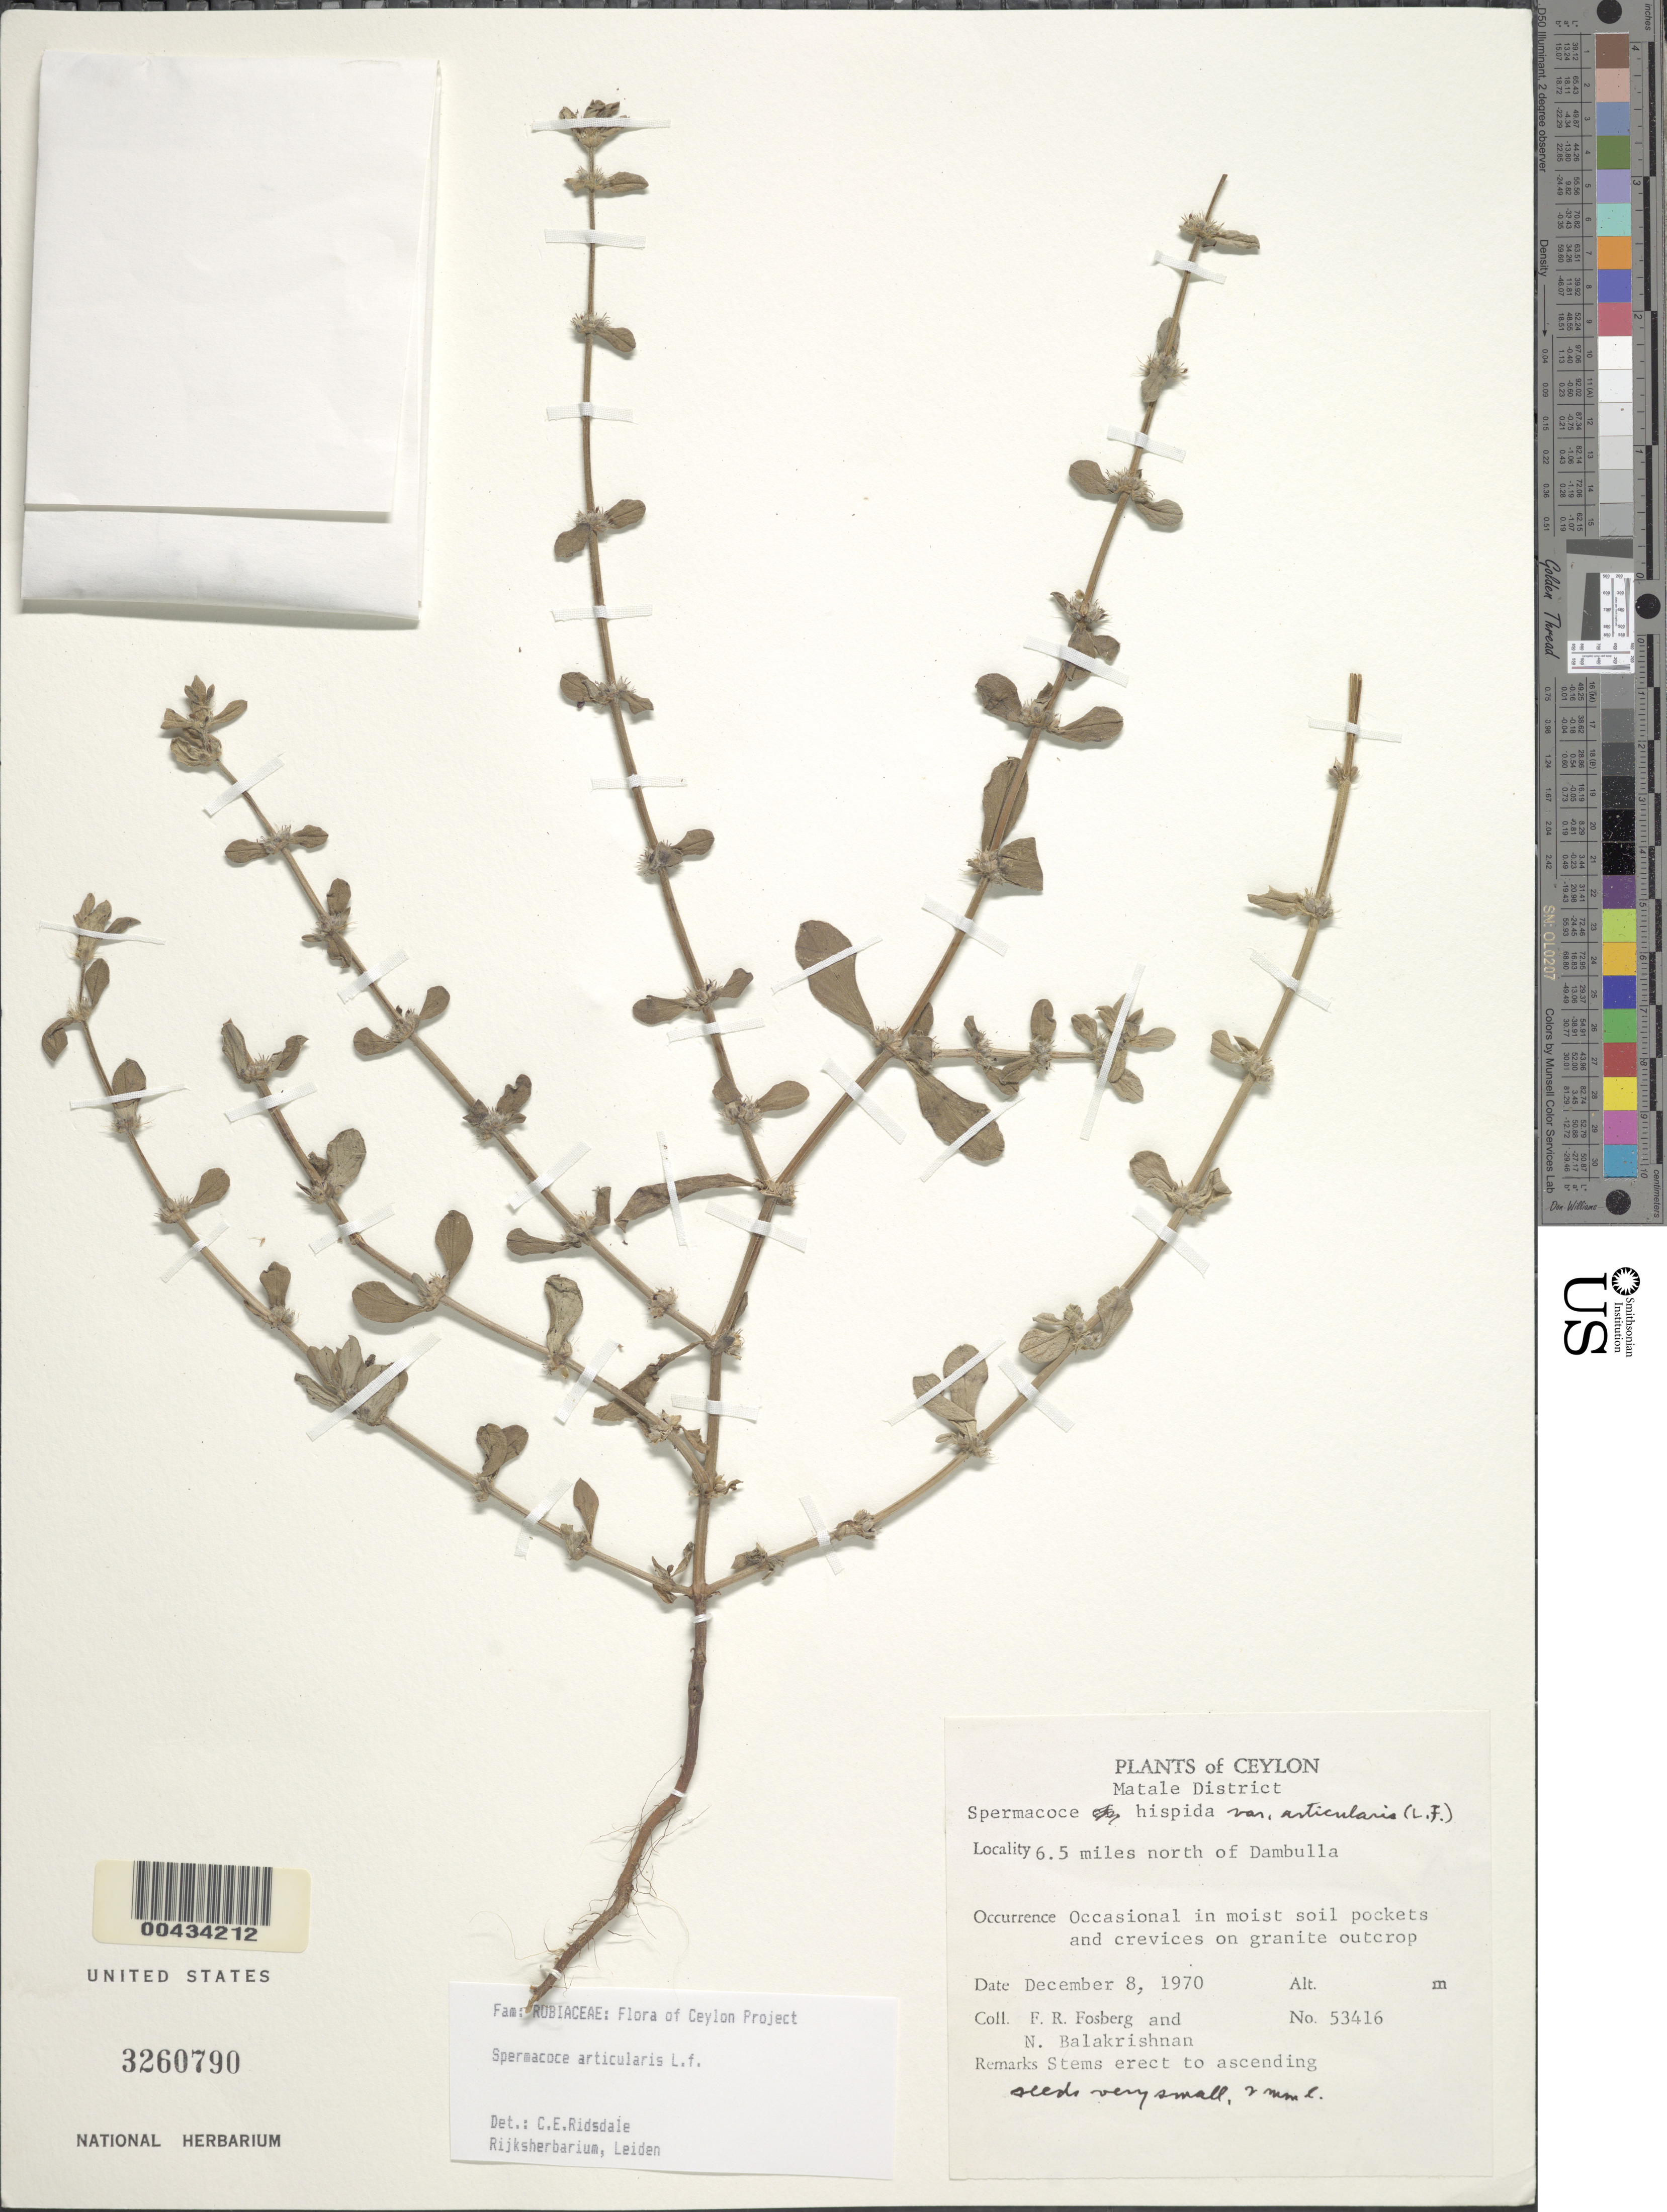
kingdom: Plantae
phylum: Tracheophyta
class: Magnoliopsida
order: Gentianales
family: Rubiaceae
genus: Spermacoce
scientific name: Spermacoce articularis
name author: L. f.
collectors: F. R. Fosberg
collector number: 53416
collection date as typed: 08 Dec 1970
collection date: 1970-12-08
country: Sri Lanka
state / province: Central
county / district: Matale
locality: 6.5 mi. N of Dambulla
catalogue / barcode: US 3260790